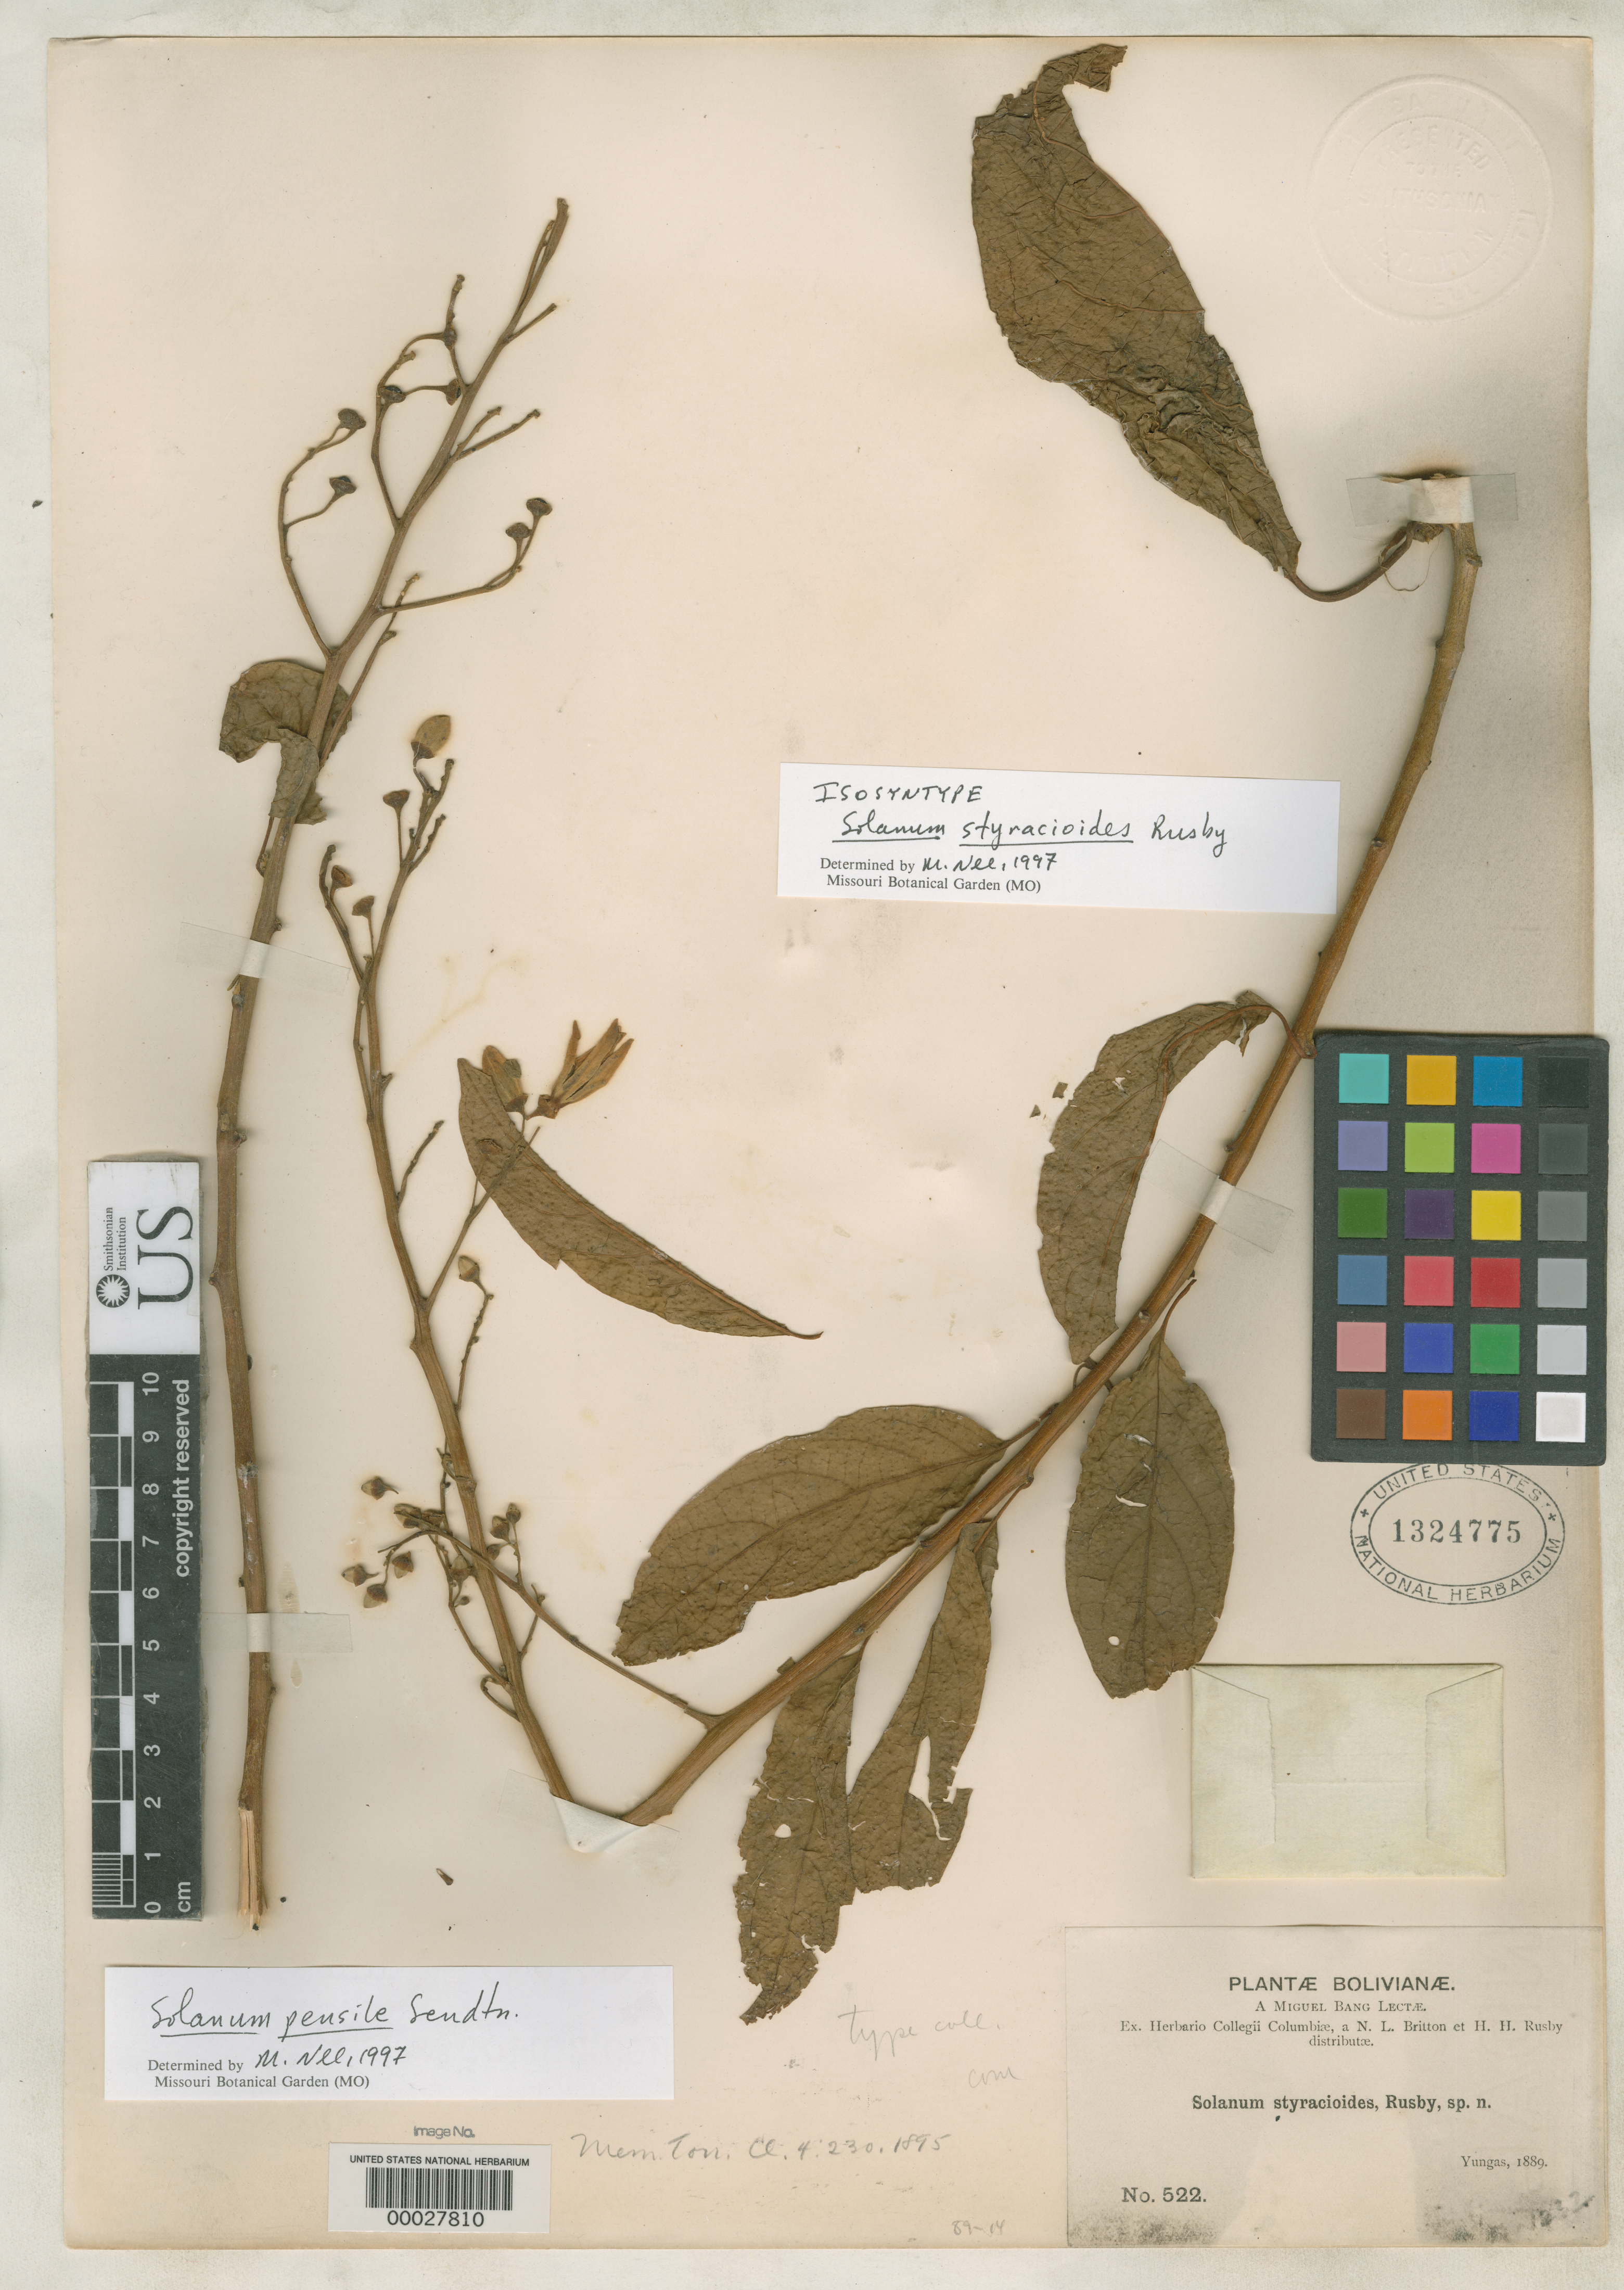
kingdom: Plantae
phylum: Tracheophyta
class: Magnoliopsida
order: Solanales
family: Solanaceae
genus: Solanum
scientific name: Solanum styracioides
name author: Rusby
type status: Isosyntype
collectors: M. Bang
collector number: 522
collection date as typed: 1889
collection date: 1889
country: Bolivia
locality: Yungas.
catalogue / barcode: US 1324775